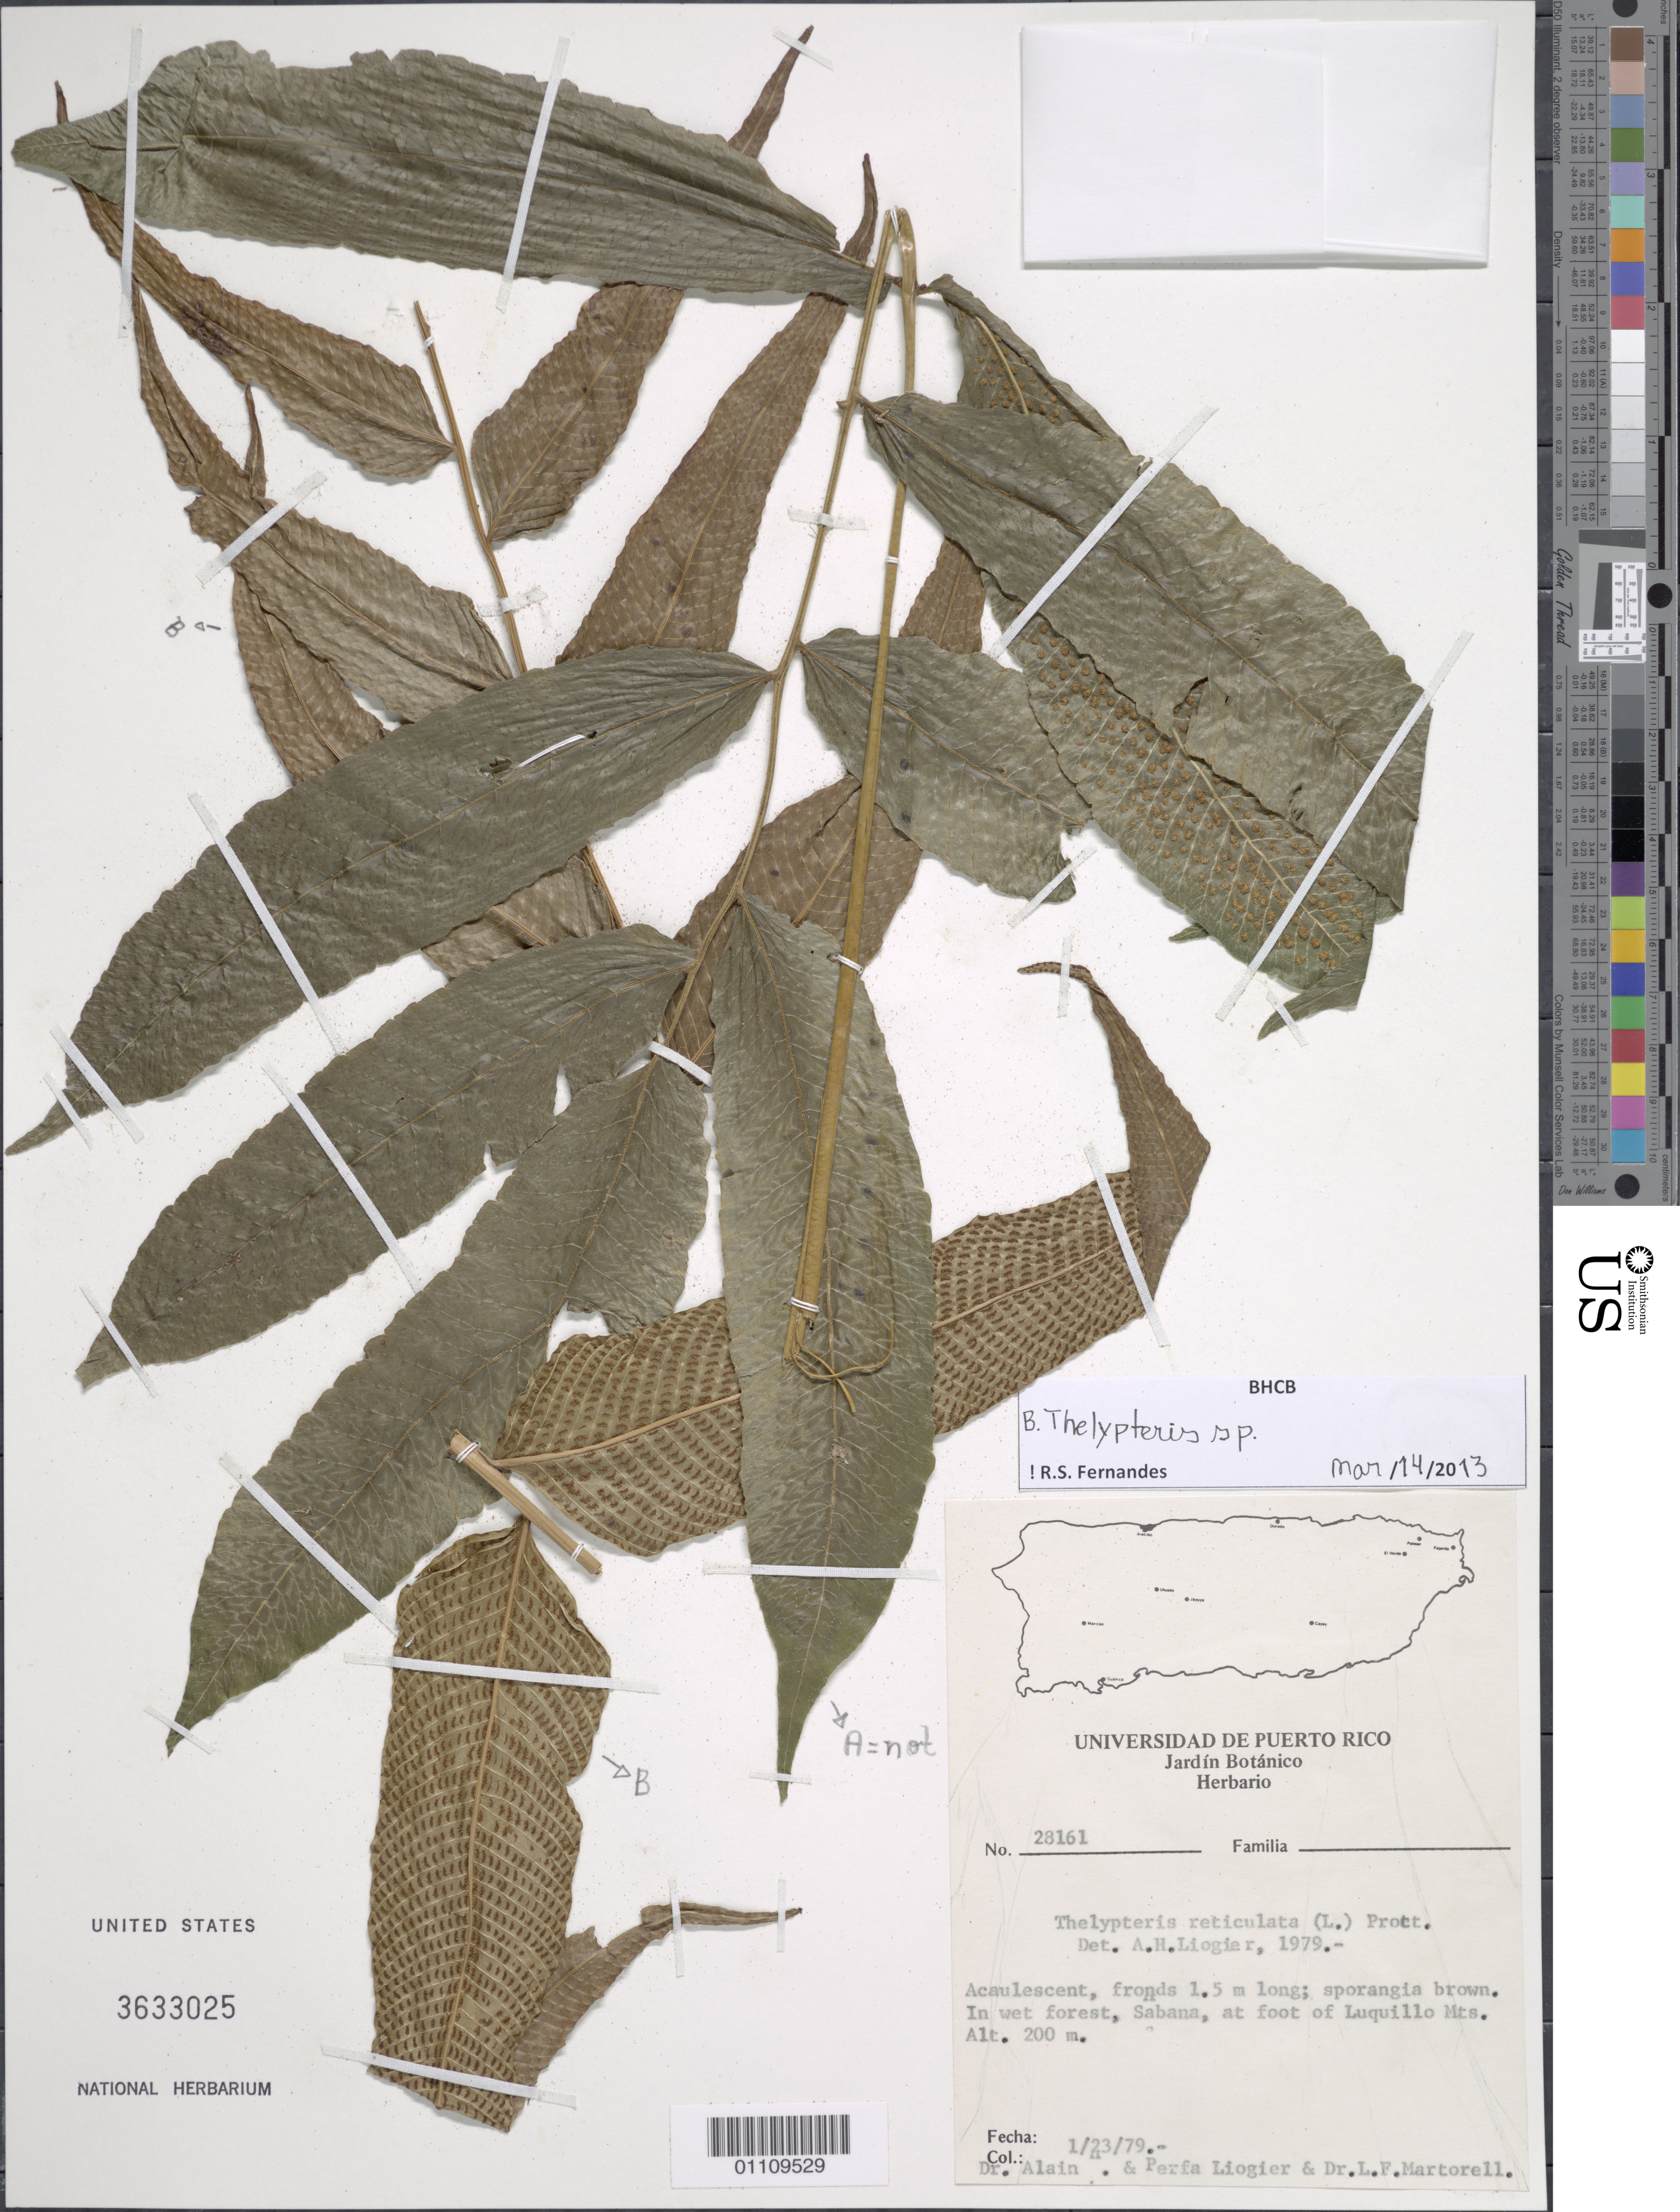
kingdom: Plantae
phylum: Tracheophyta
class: Polypodiopsida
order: Polypodiales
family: Thelypteridaceae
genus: Meniscium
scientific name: Meniscium reticulatum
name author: (L.) Sw.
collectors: A. H. Liogier, M. P. Liogier & L. Martorell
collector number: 28161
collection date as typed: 23 Jan 1979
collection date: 1979-01-23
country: Puerto Rico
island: Puerto Rico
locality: Luquillo Mts., Sabana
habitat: In wet forest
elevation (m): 200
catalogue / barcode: US 3633025